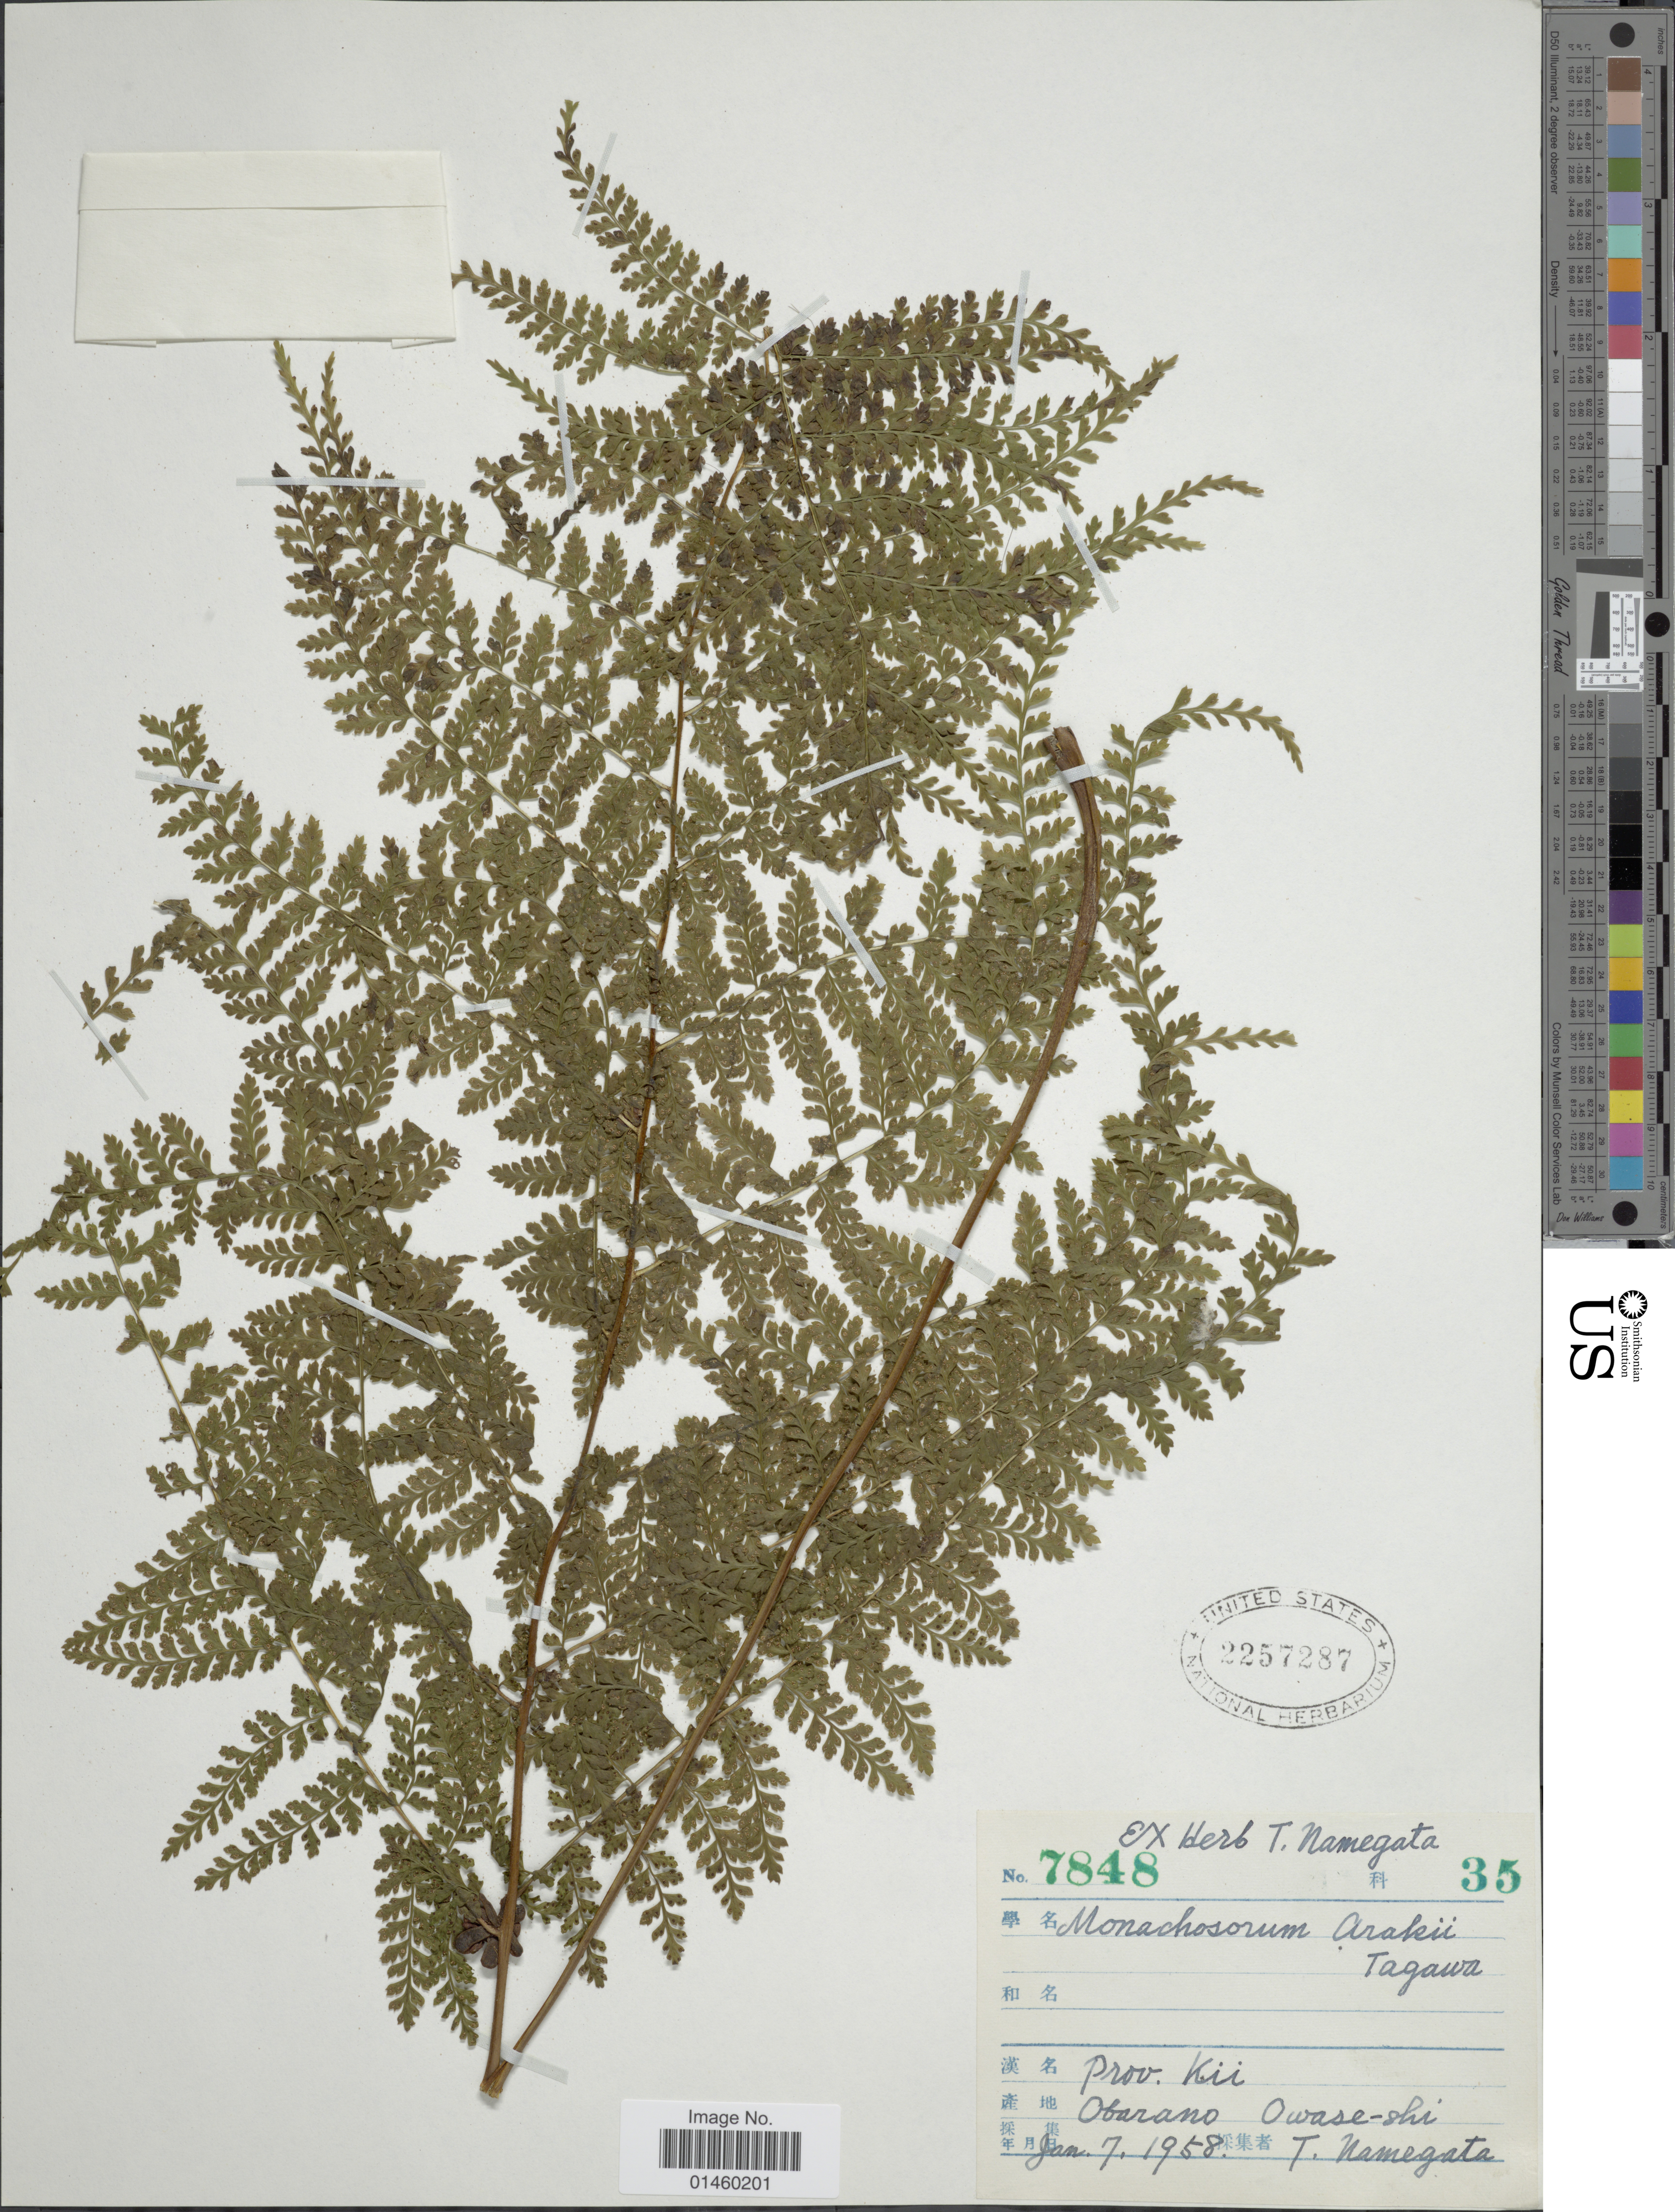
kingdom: Plantae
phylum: Tracheophyta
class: Polypodiopsida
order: Polypodiales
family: Dennstaedtiaceae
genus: Monachosorum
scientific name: Monachosorum arakii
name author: Tagawa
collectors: T. Namegata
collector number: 7848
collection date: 1958-01-07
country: Japan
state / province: Mie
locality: Prof. Kii. Obarano Owase-shi.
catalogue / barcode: US 2257287